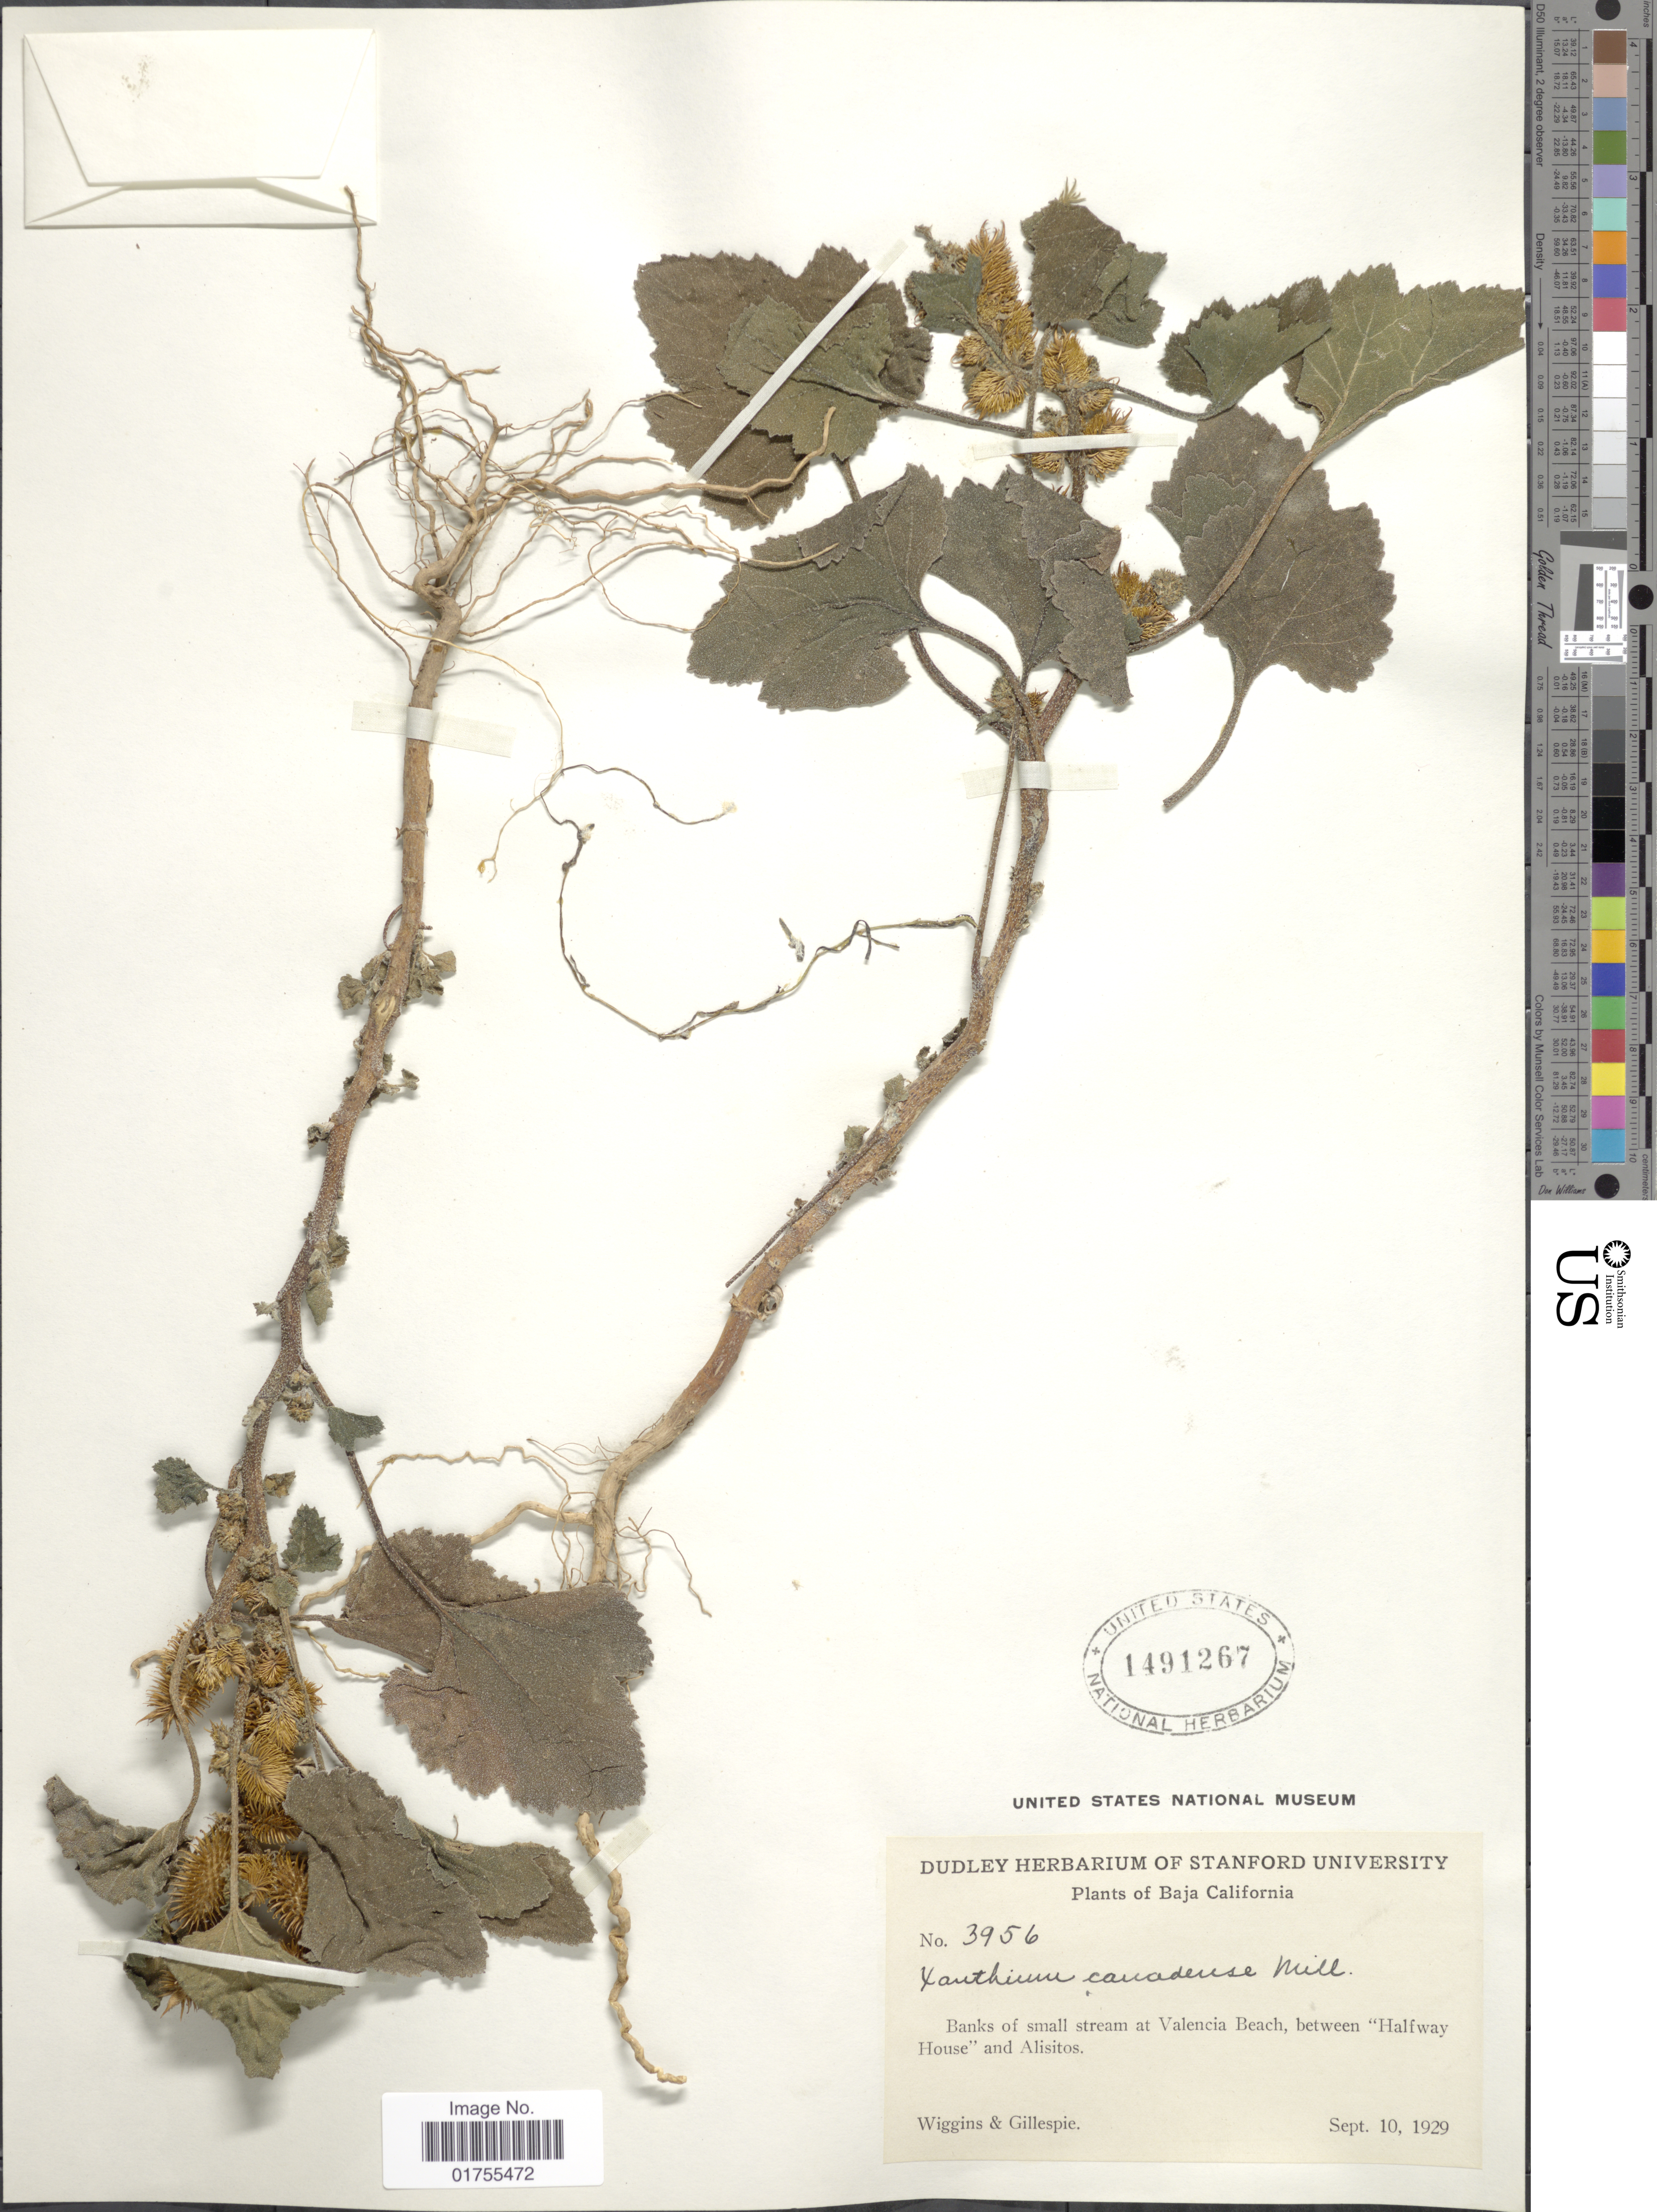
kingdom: Plantae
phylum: Tracheophyta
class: Magnoliopsida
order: Asterales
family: Asteraceae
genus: Xanthium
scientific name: Xanthium strumarium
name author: L.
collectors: -- Wiggins & -- Gillespie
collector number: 3956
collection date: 1929-09-10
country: Mexico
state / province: Baja California Norte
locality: Banks of small stream at Valencia Beach, between "Halfway House" and Alisitos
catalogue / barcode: US 1491267